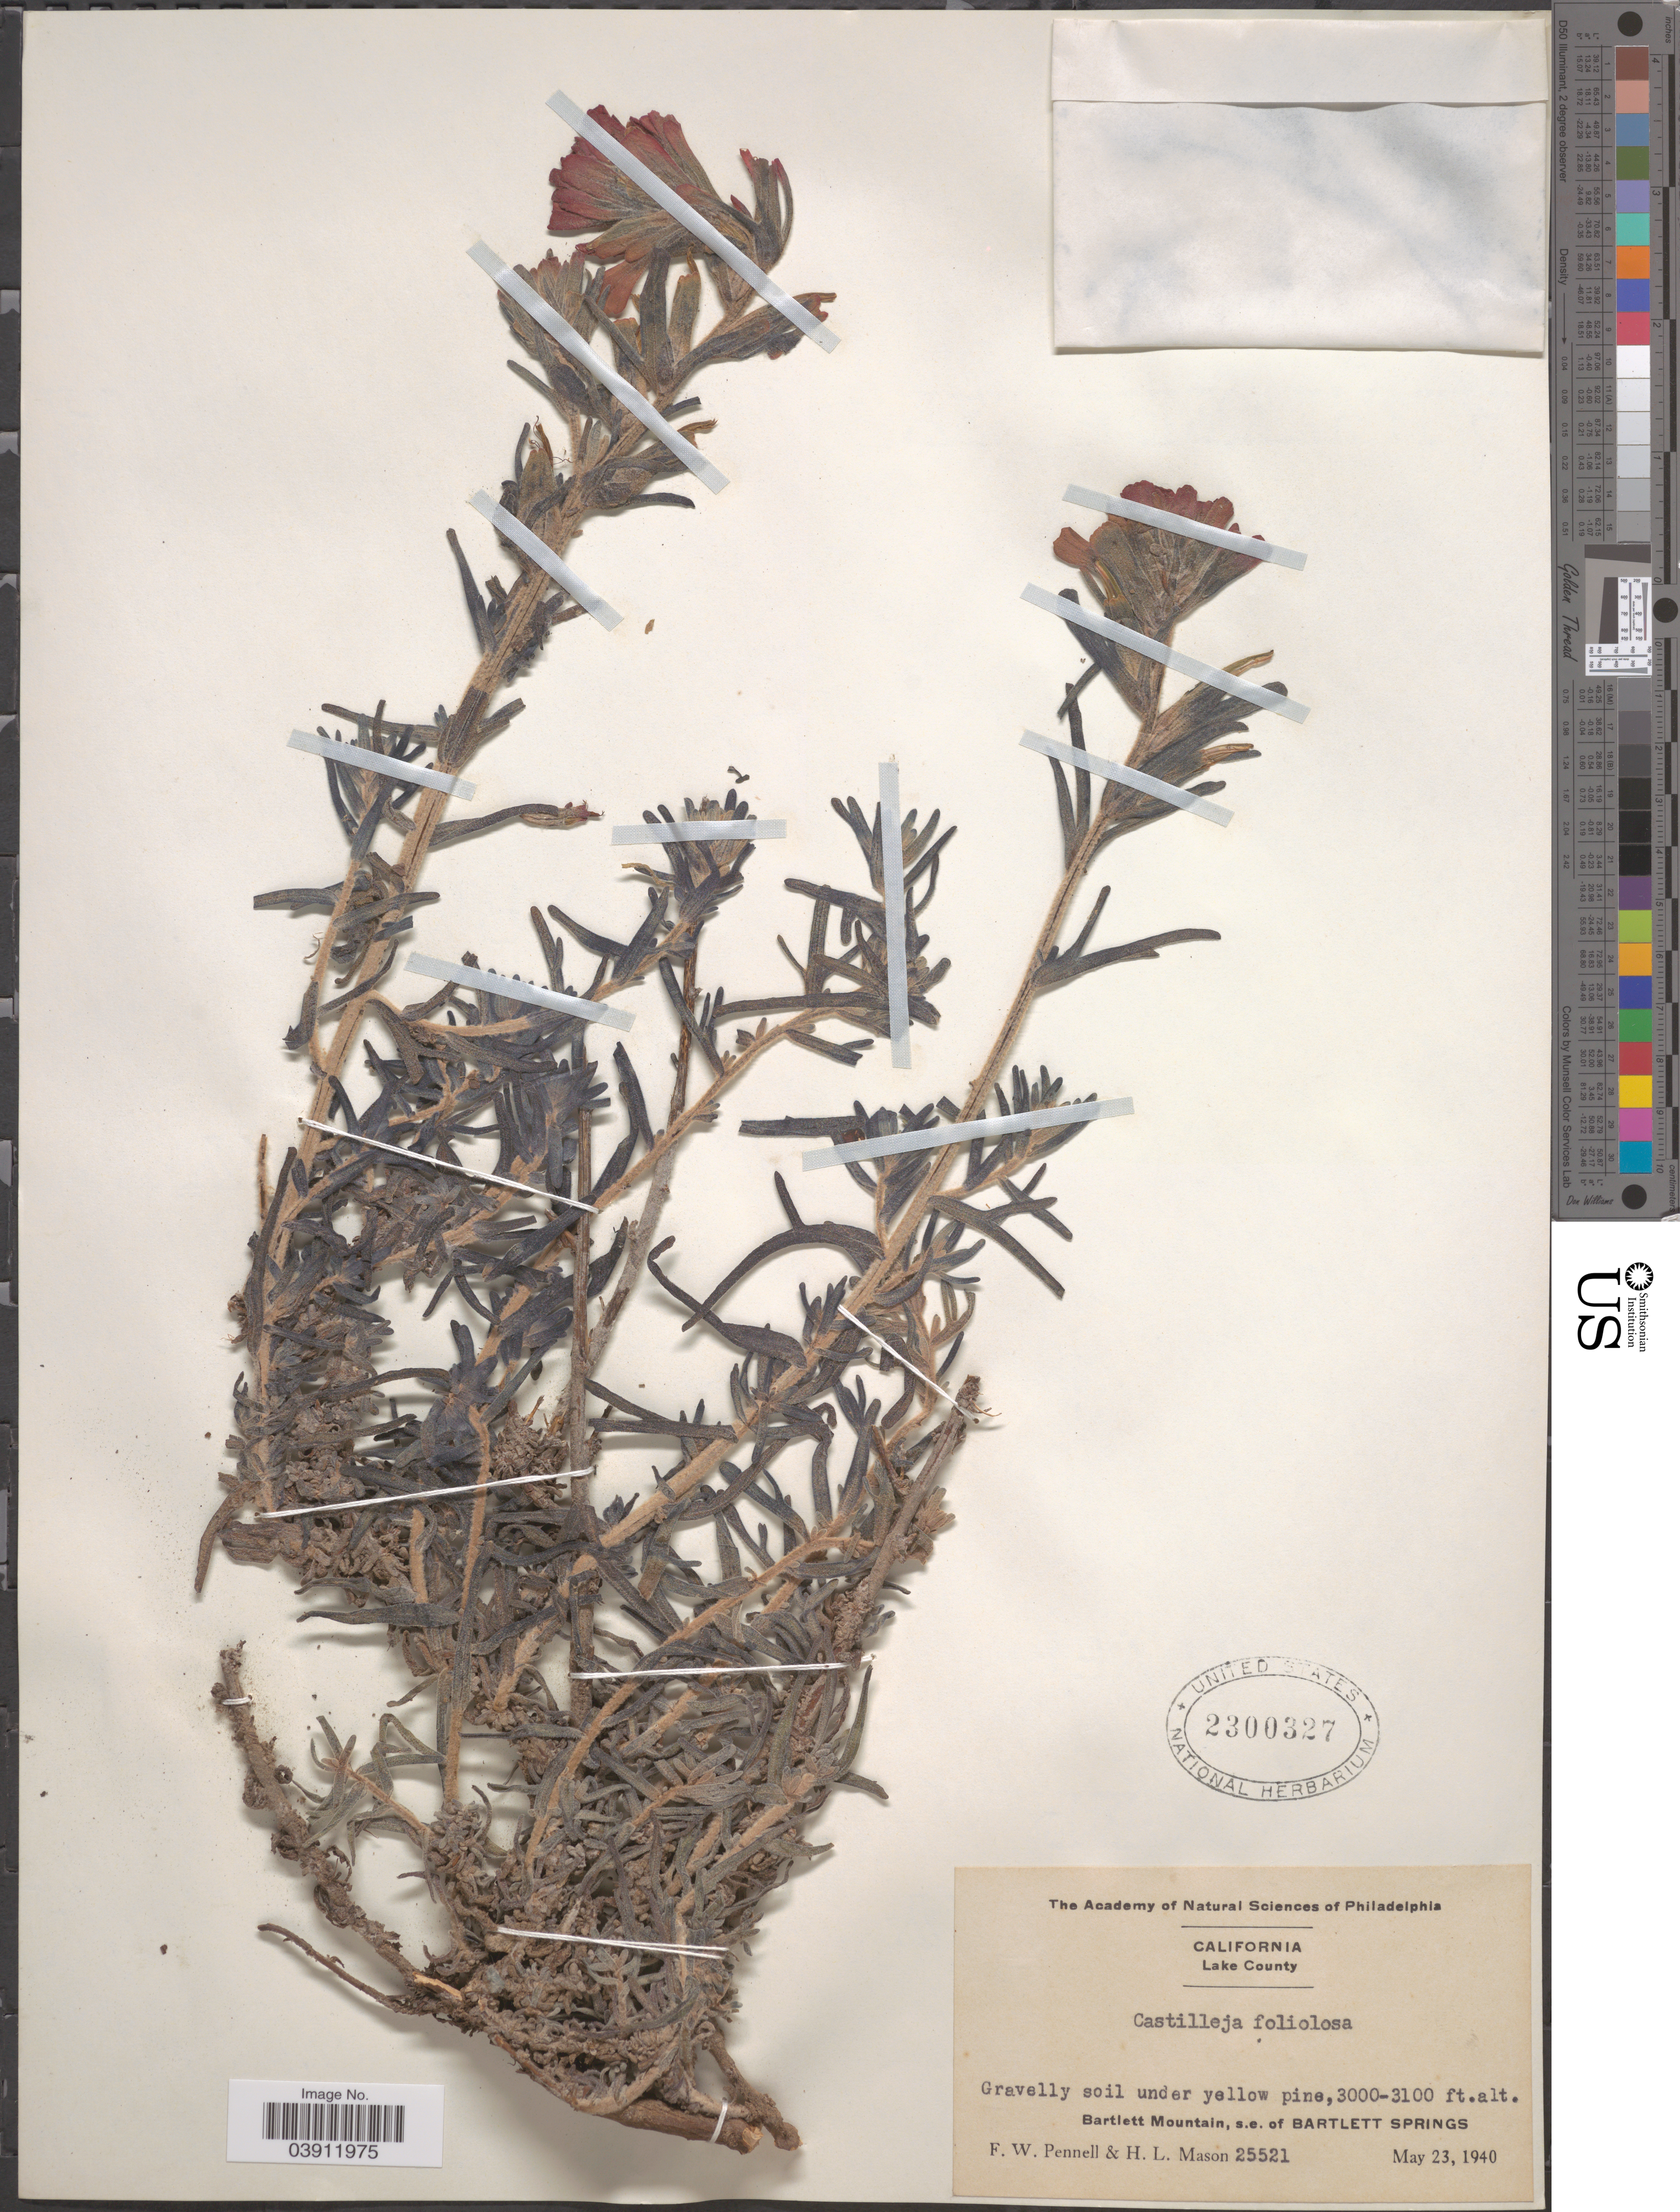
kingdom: Plantae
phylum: Tracheophyta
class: Magnoliopsida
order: Lamiales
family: Orobanchaceae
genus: Castilleja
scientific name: Castilleja foliolosa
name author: Hook. f.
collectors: F. W. Pennell & H. L. Mason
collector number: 25521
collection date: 1940-05-23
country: United States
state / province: California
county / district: Lake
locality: Lake County. Bartlett Mountain, s.e. of Bartlett Springs.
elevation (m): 914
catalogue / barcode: US 2300327